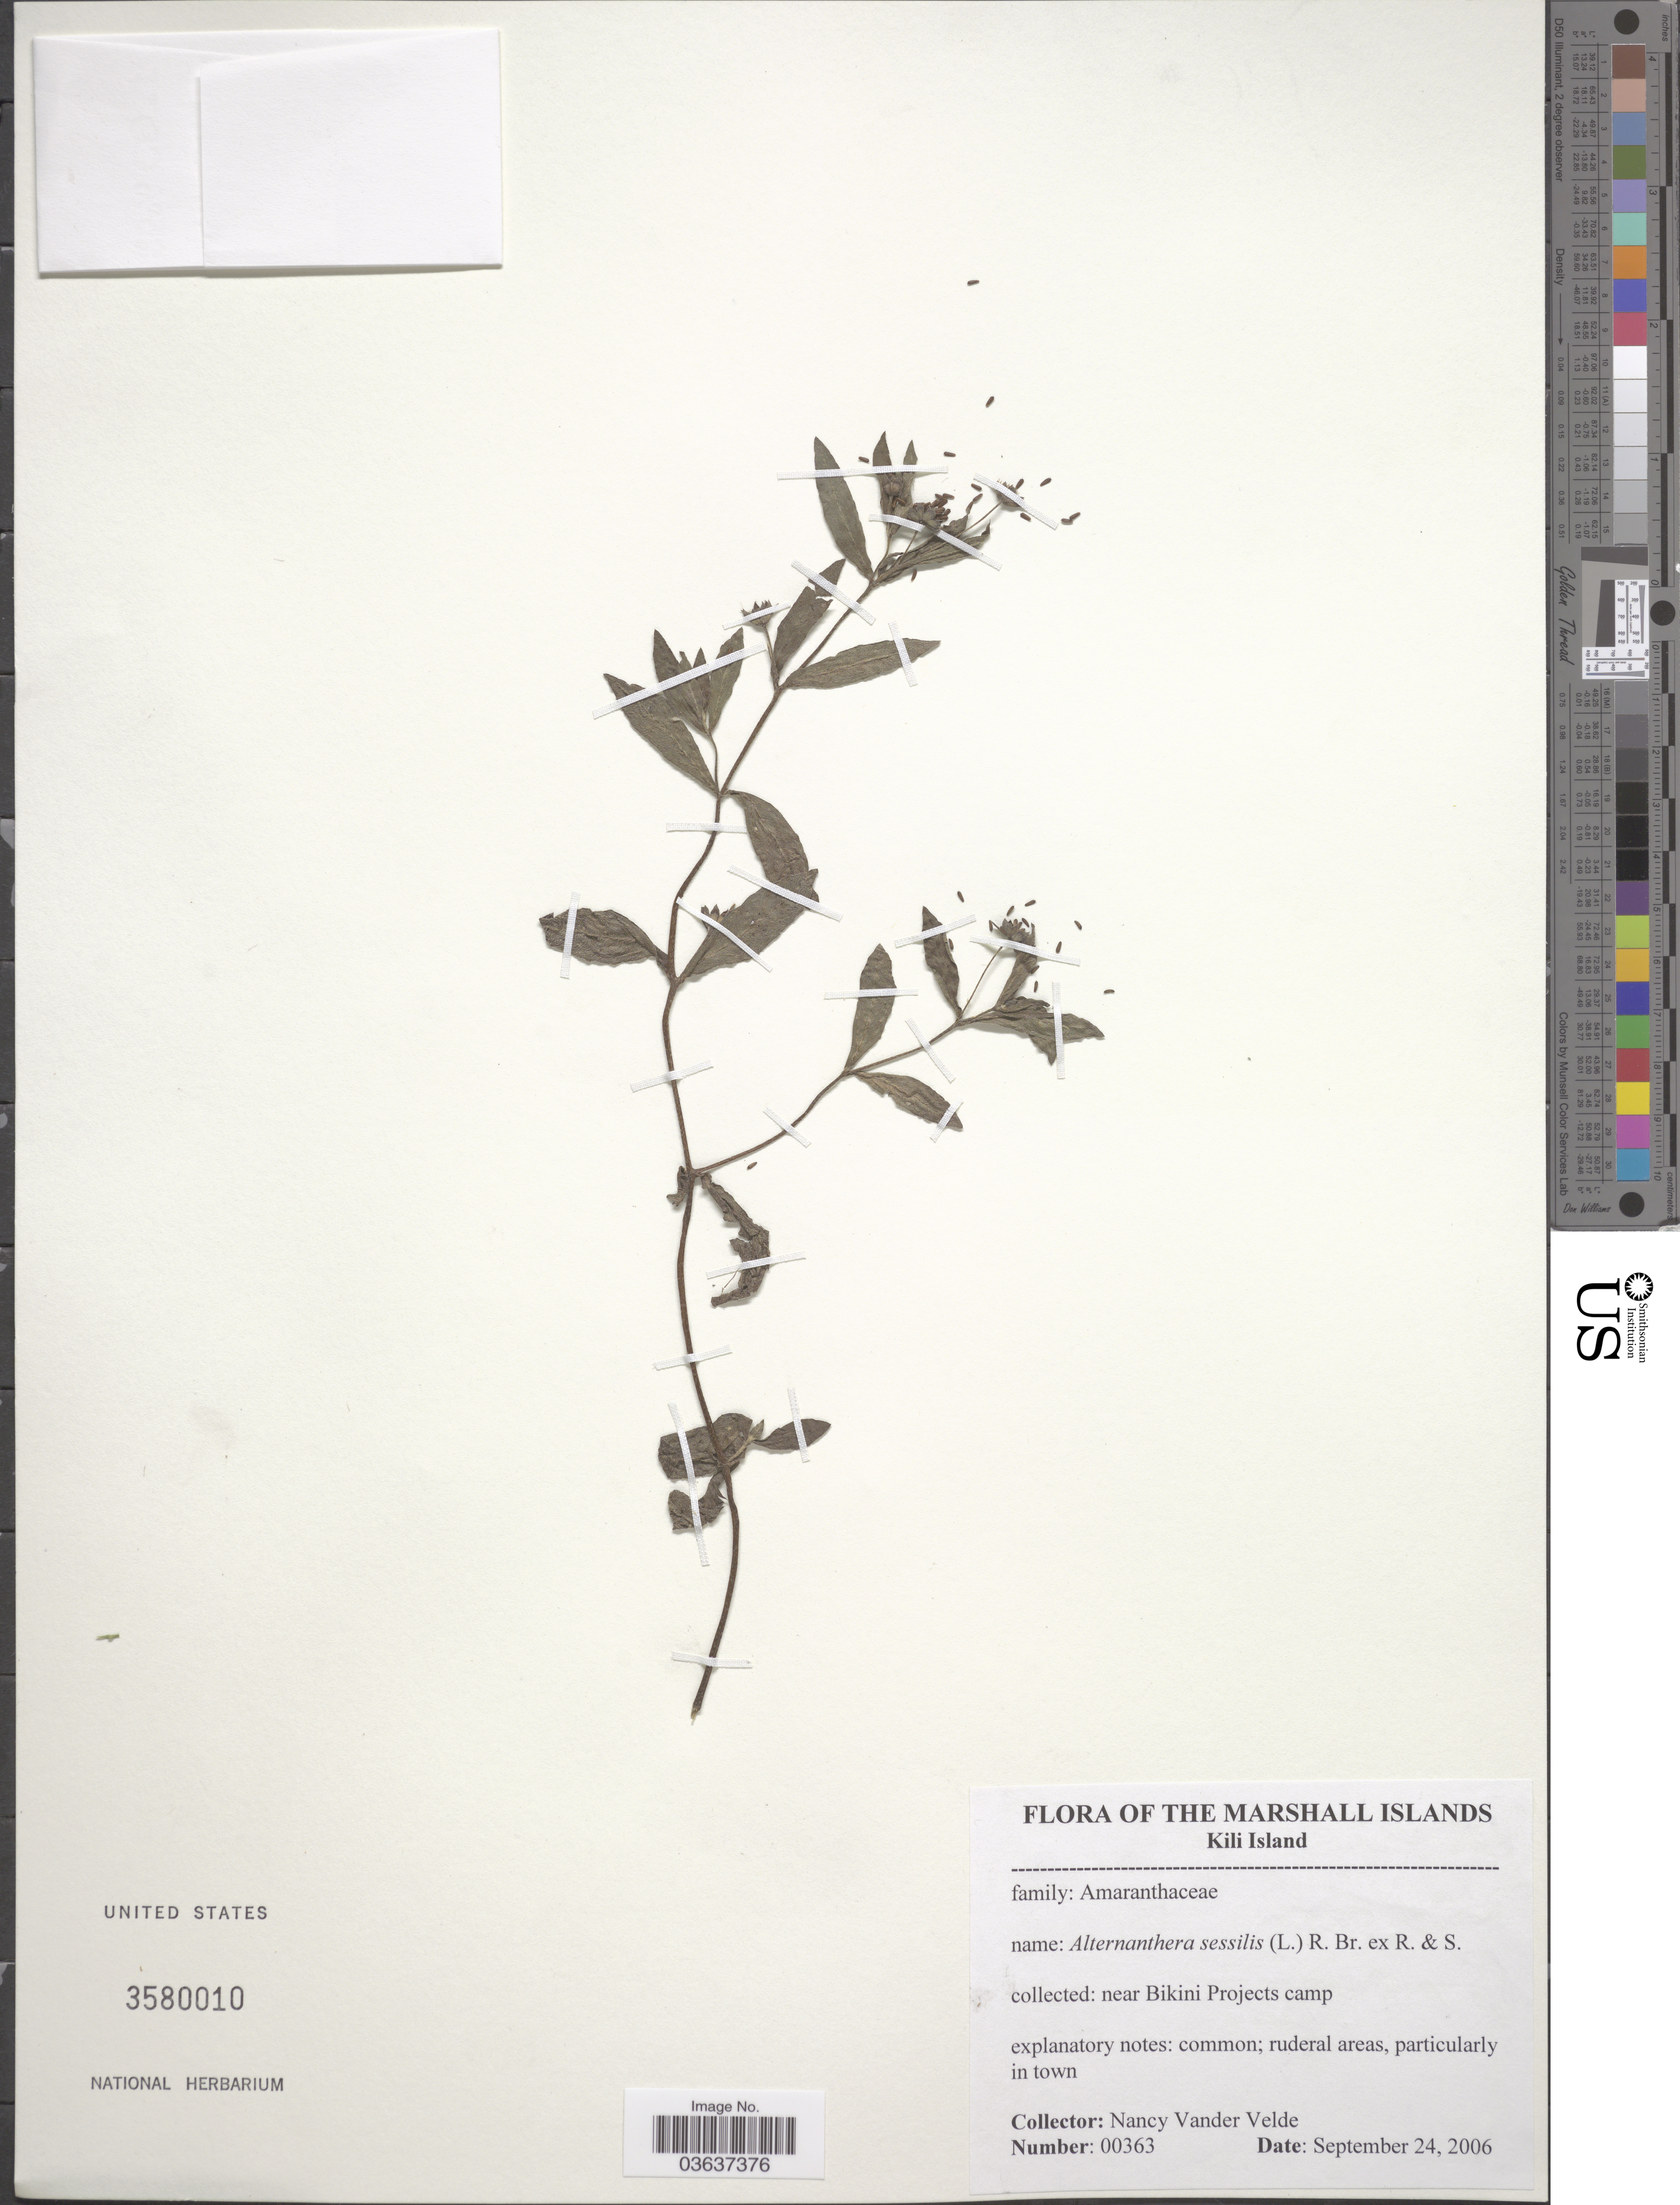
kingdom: Plantae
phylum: Tracheophyta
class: Magnoliopsida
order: Caryophyllales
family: Amaranthaceae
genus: Alternanthera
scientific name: Alternanthera sessilis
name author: (L.) DC.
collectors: N. Vander Velde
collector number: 00363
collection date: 2006-09-24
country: Marshall Islands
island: Kili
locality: Kili Island. Near Bikini Projects camp.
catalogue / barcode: US 3580010